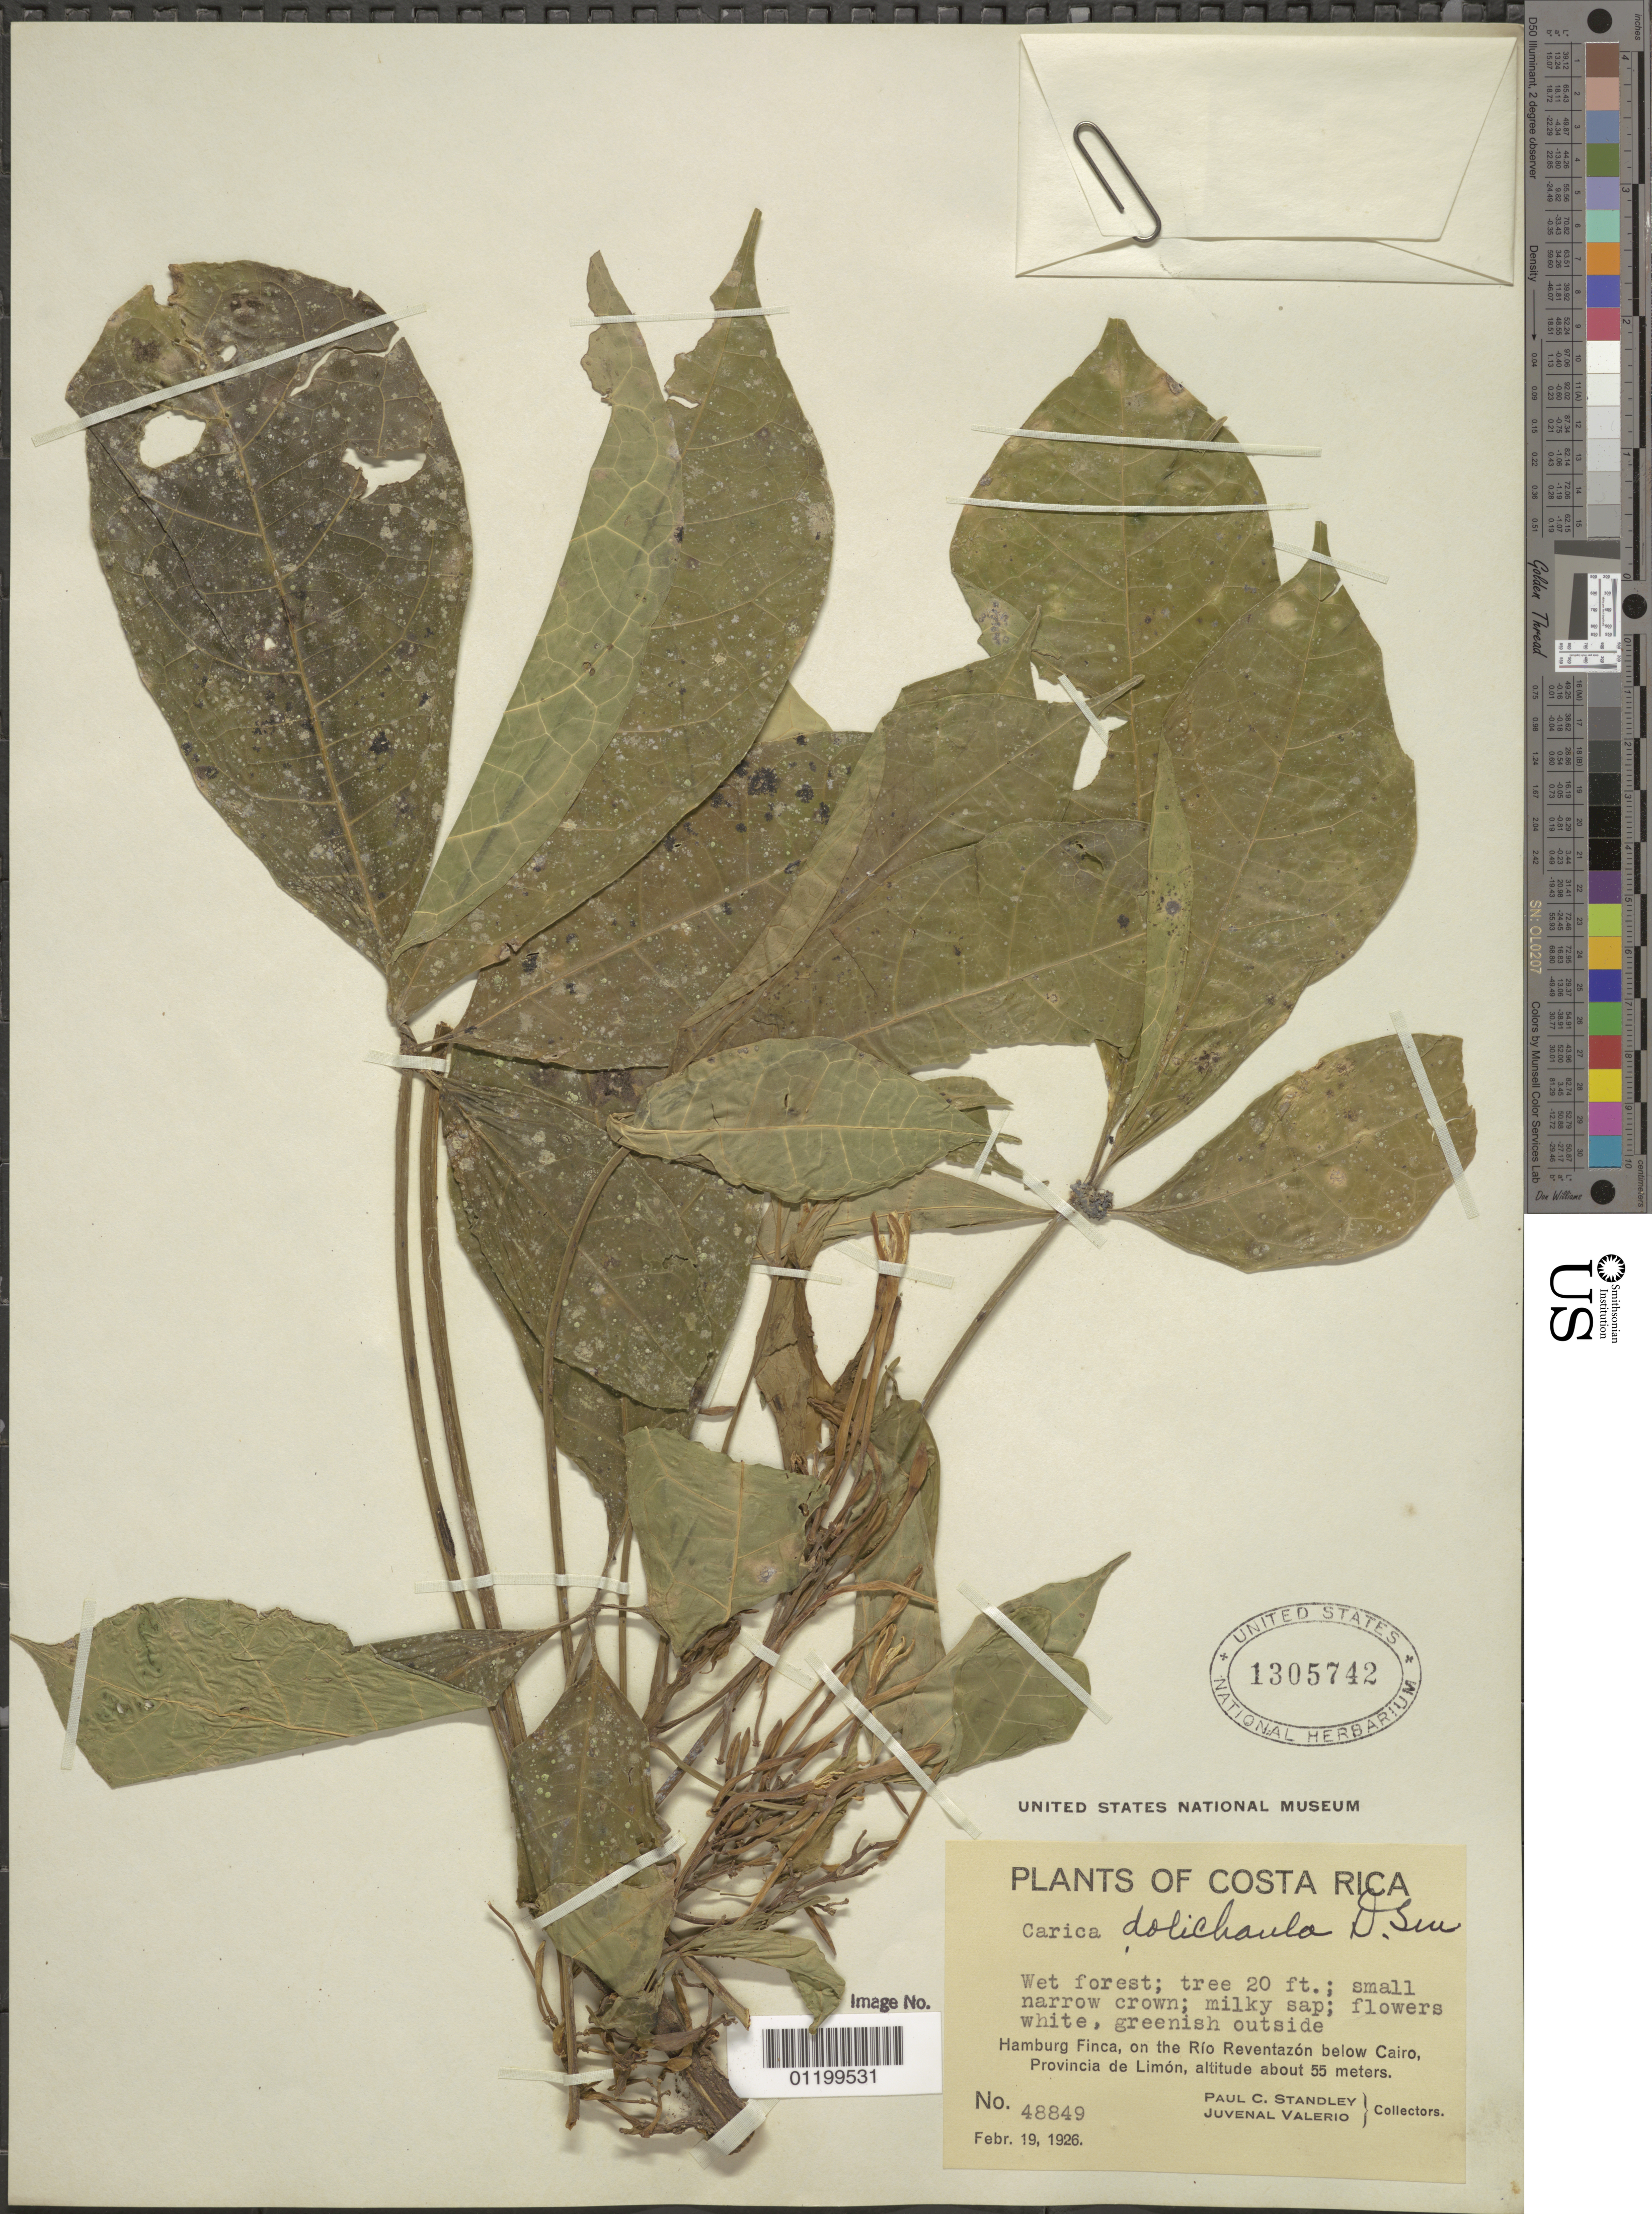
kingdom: Plantae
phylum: Tracheophyta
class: Magnoliopsida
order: Brassicales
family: Caricaceae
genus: Jacaratia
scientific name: Jacaratia dolichaula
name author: (Donn. Sm.) Woodson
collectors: P. C. Standley & J. Valerio R.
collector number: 48849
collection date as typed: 19 Feb 1926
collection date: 1926-02-19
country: Costa Rica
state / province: Limón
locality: Hamburg Finca, Rio Reventazon, below Cairo.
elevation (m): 55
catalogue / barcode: US 1305742